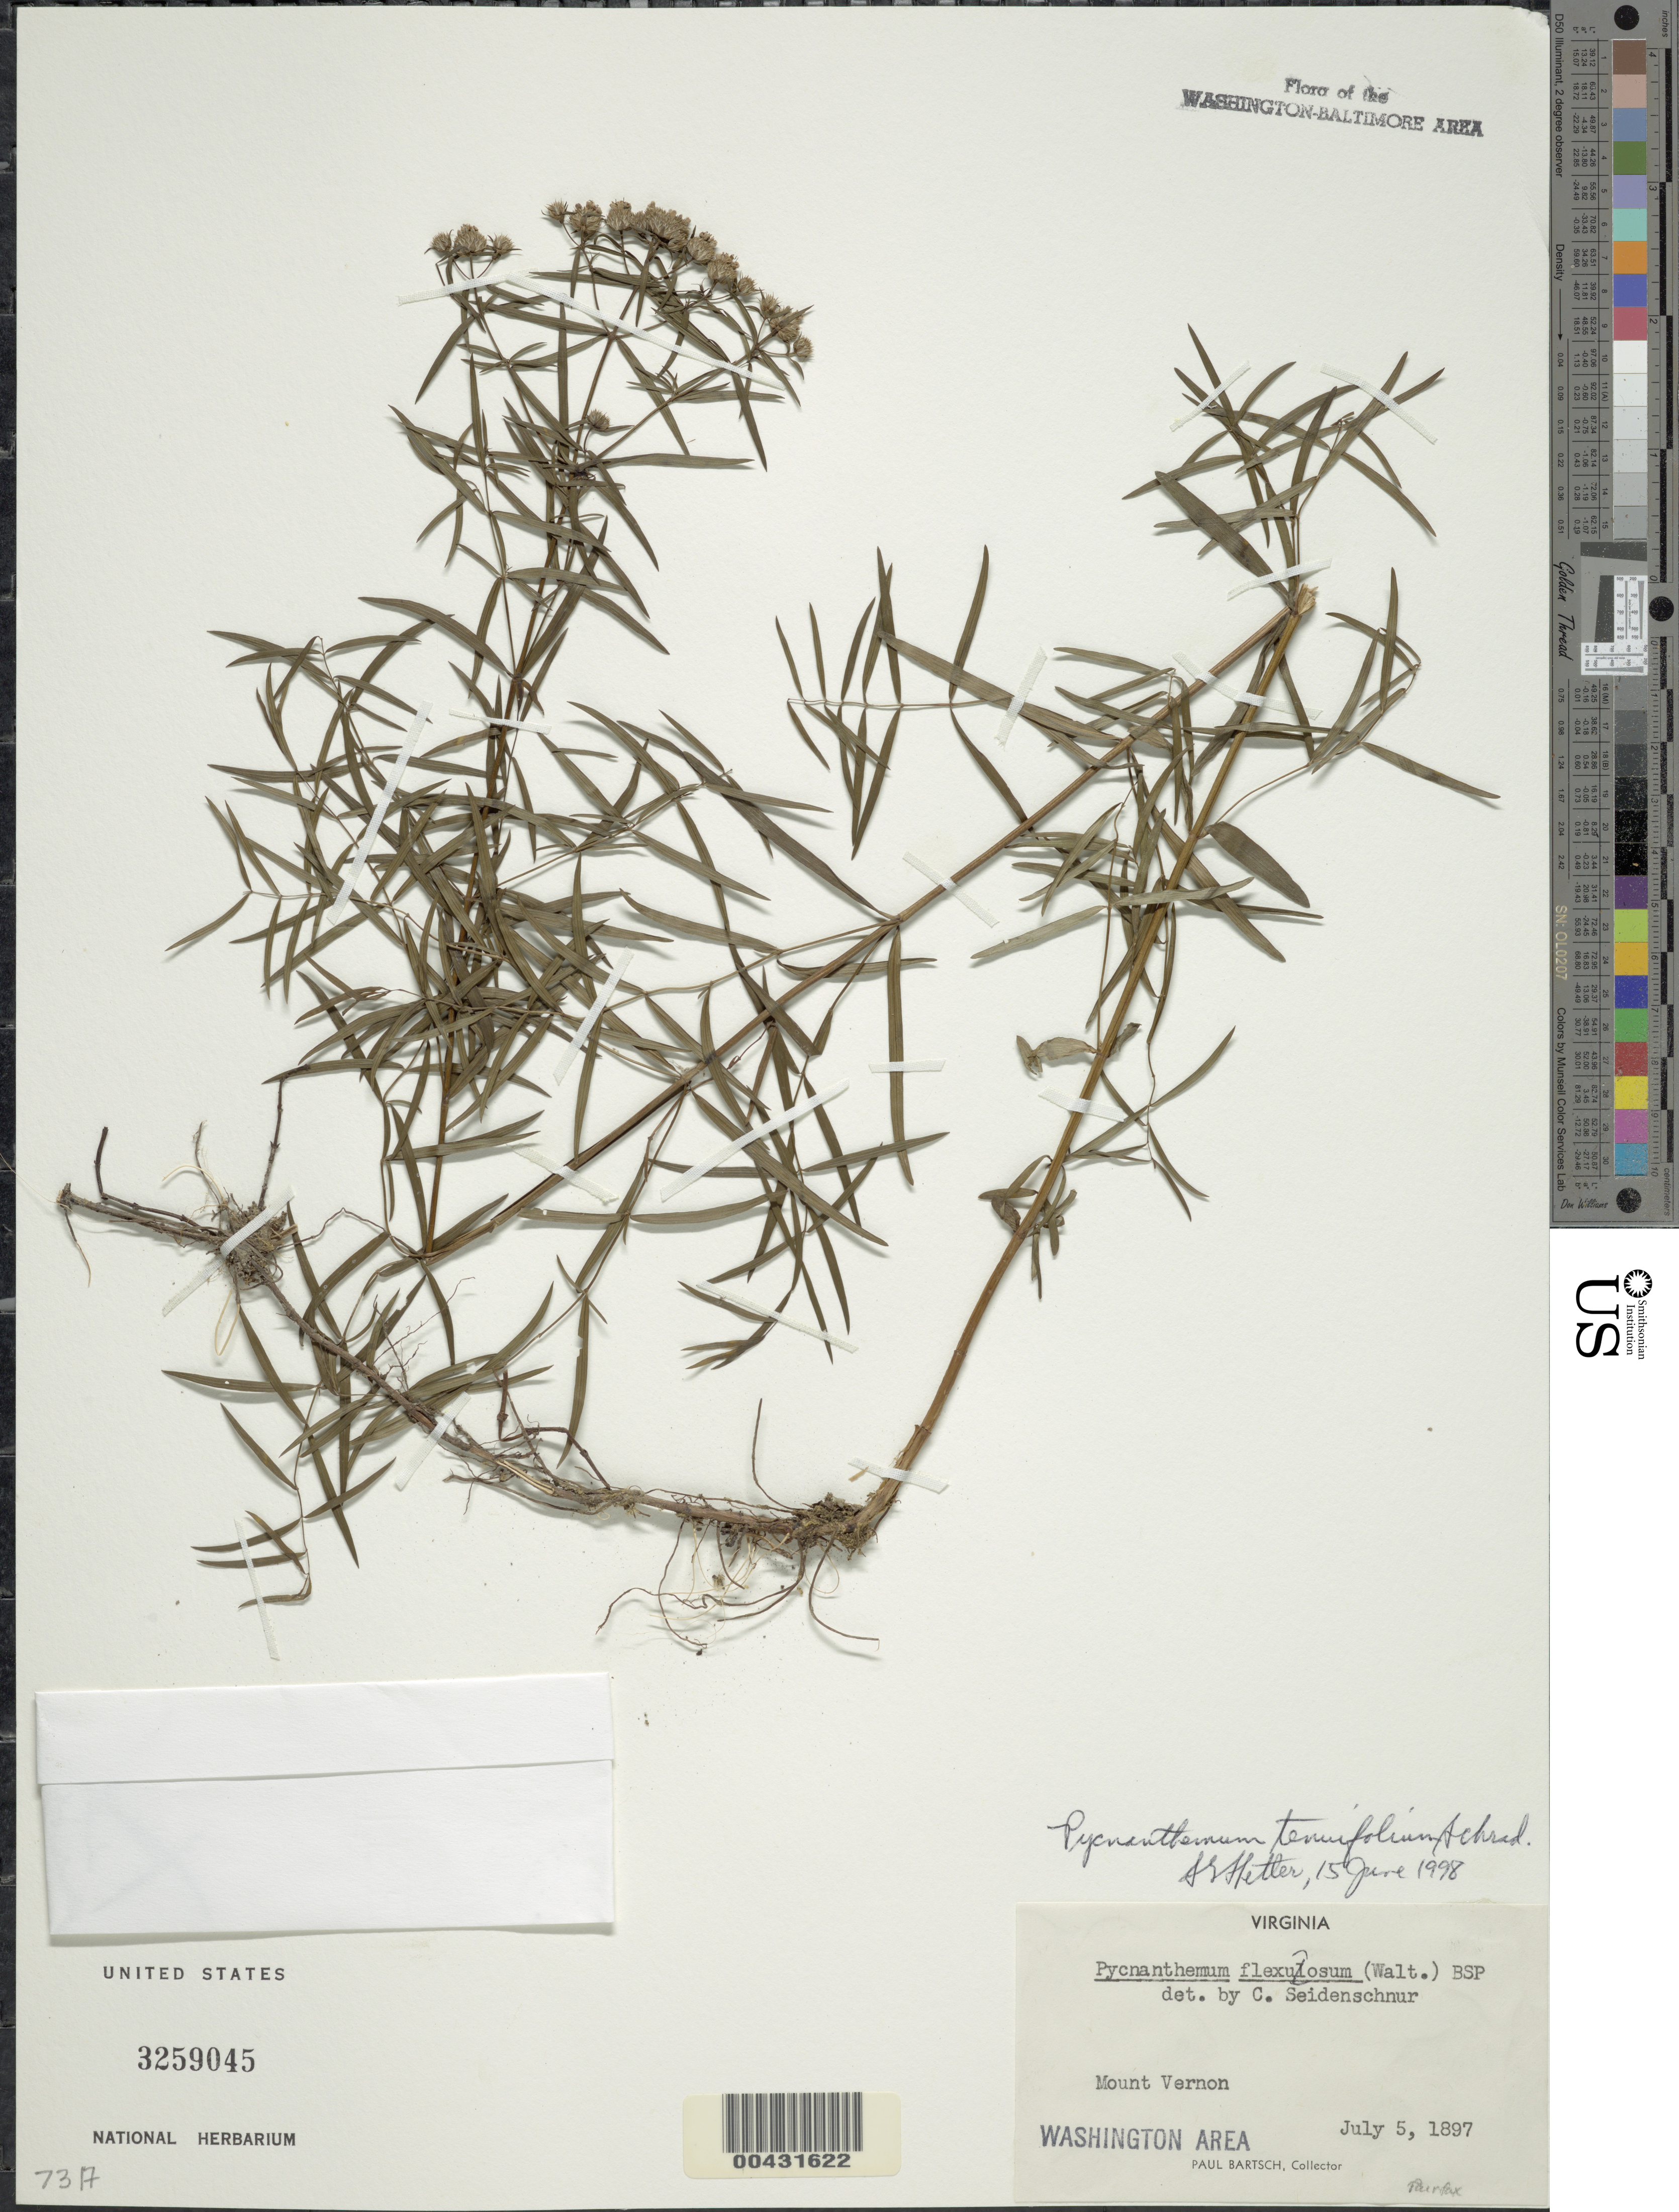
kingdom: Plantae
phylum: Tracheophyta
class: Magnoliopsida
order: Lamiales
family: Lamiaceae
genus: Pycnanthemum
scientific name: Pycnanthemum flexuosum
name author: (Walter) Britton, Stearns & Poggenb.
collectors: P. Bartsch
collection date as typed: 05 Jul 1897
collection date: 1897-07-05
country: United States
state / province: Virginia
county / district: Fairfax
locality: Mt. Vernon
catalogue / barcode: US 3259045